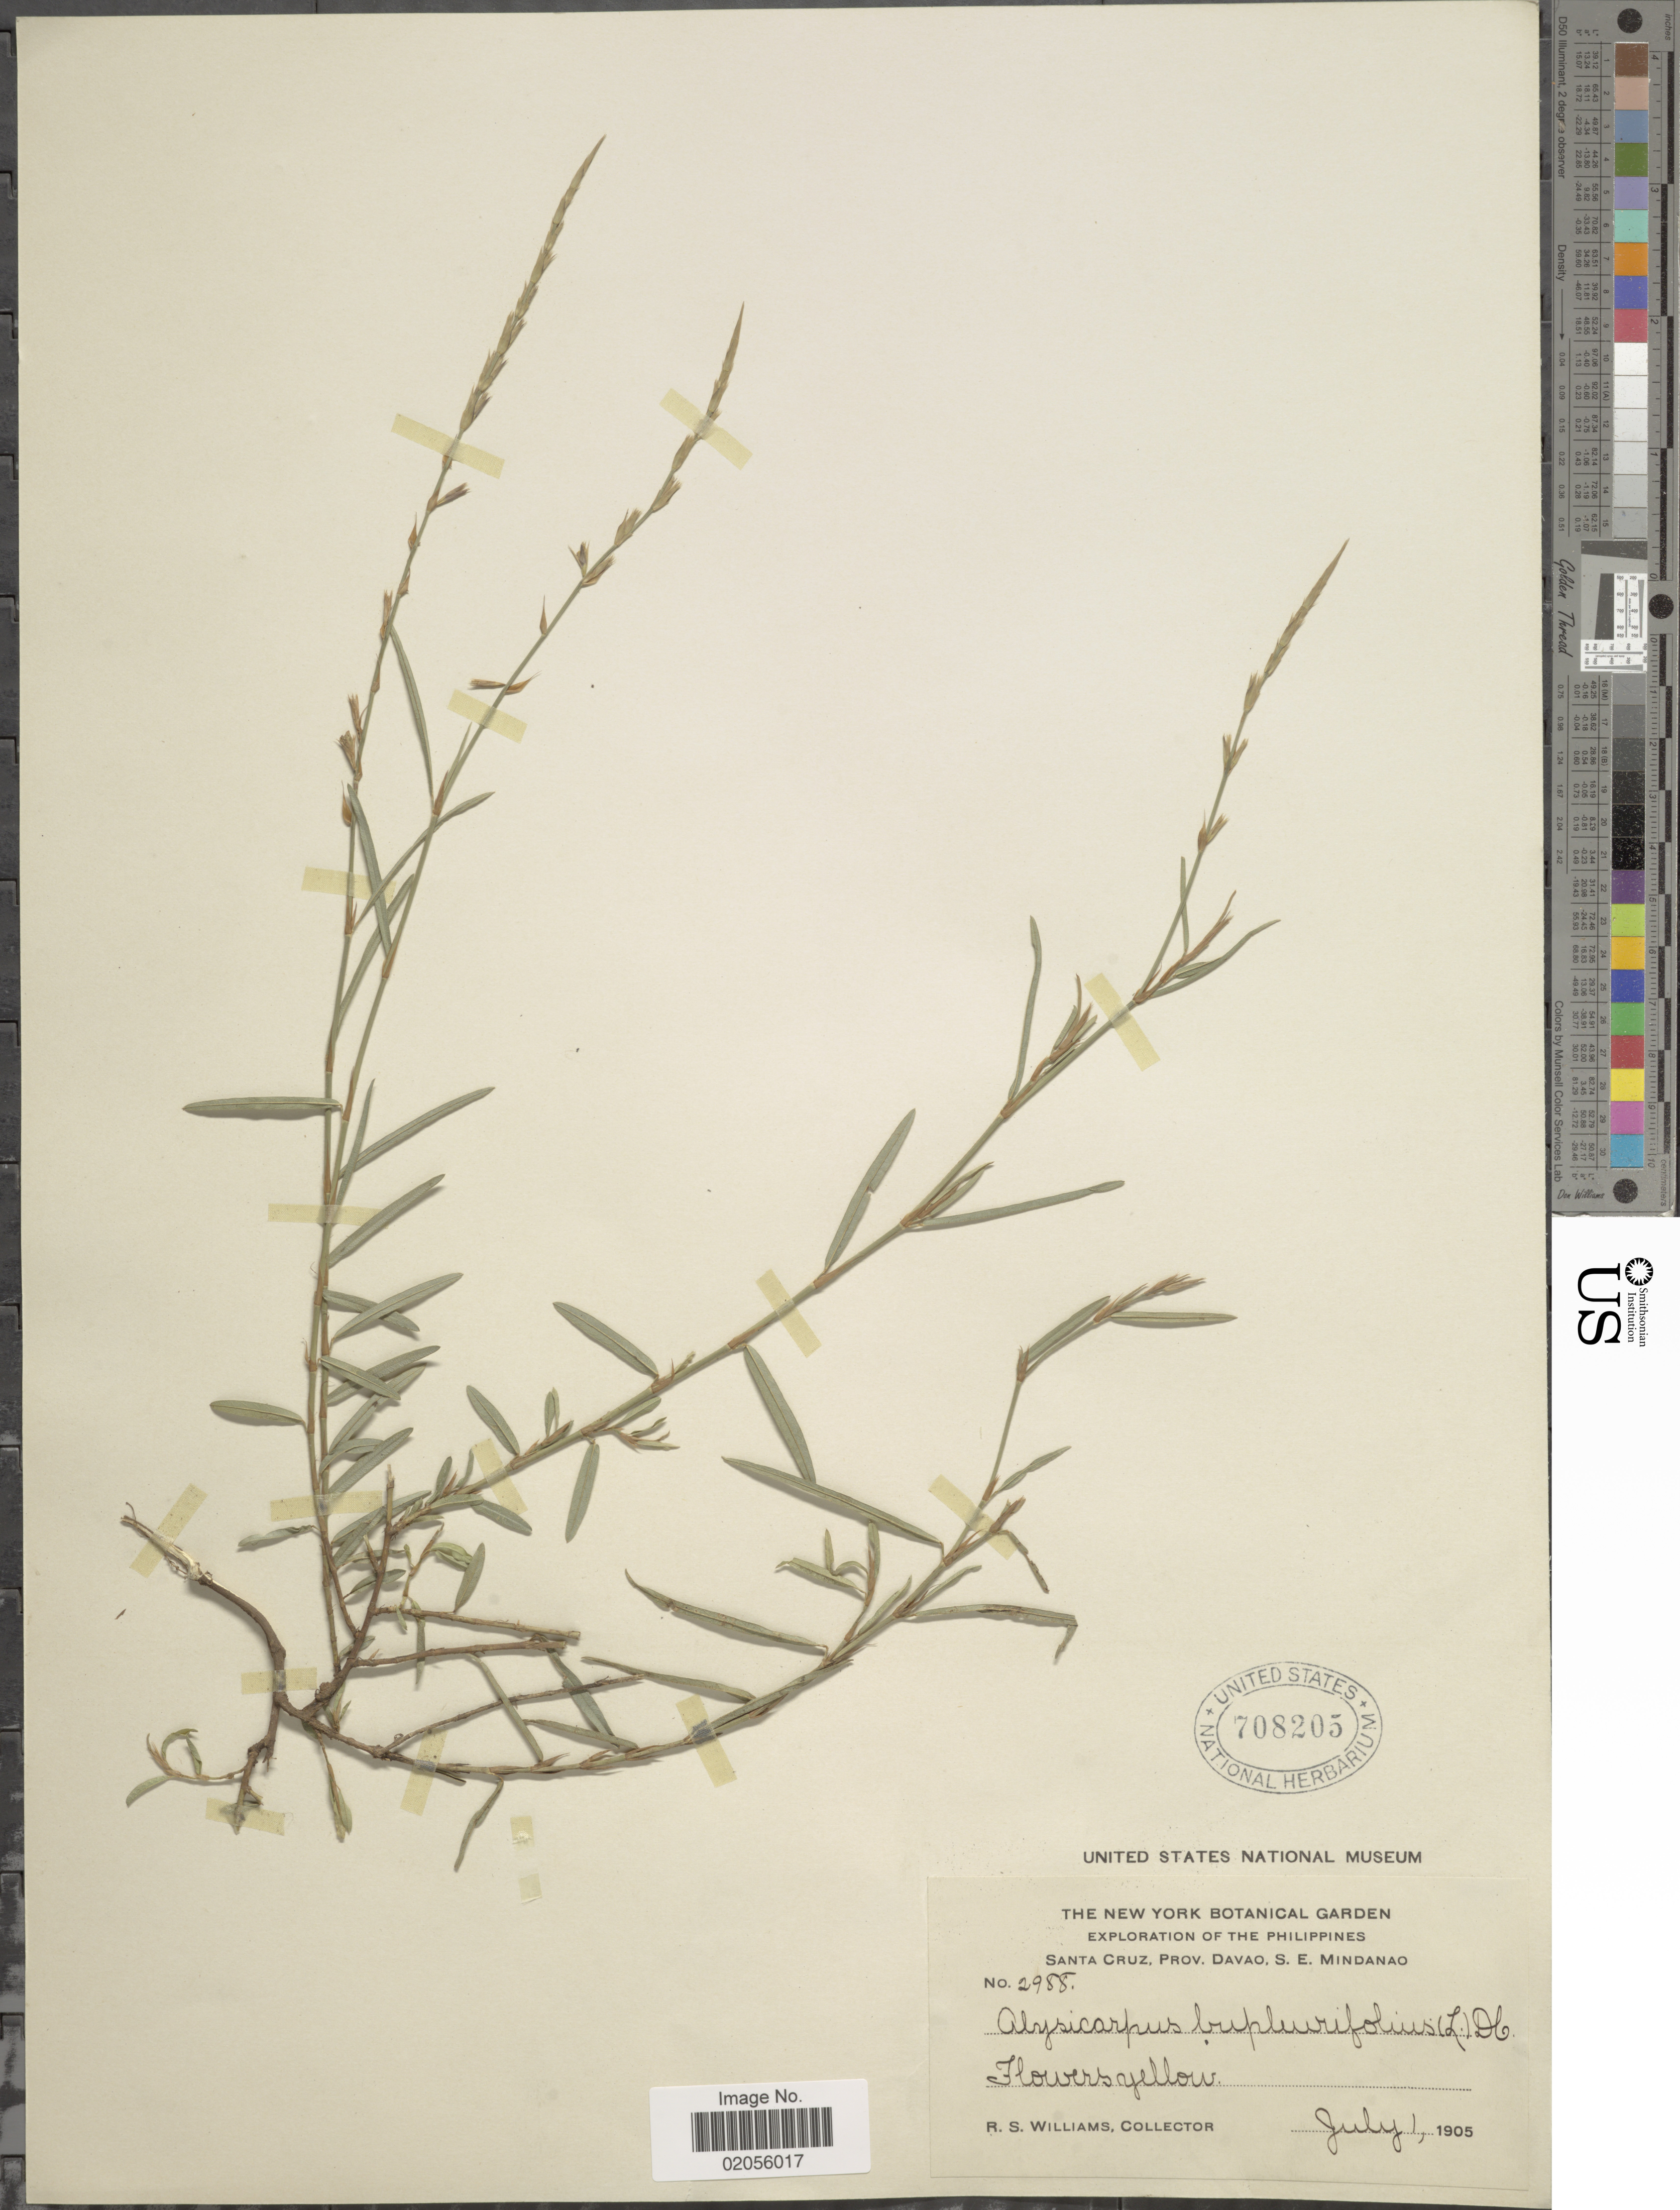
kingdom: Plantae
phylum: Tracheophyta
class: Magnoliopsida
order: Fabales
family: Fabaceae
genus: Alysicarpus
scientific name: Alysicarpus bupleurifolius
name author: (L.) DC.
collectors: R. S. Williams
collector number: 2988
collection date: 1905-07-01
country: Philippines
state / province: Davao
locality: Santa Cruz, S. E. Mindanao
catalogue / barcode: US 708205